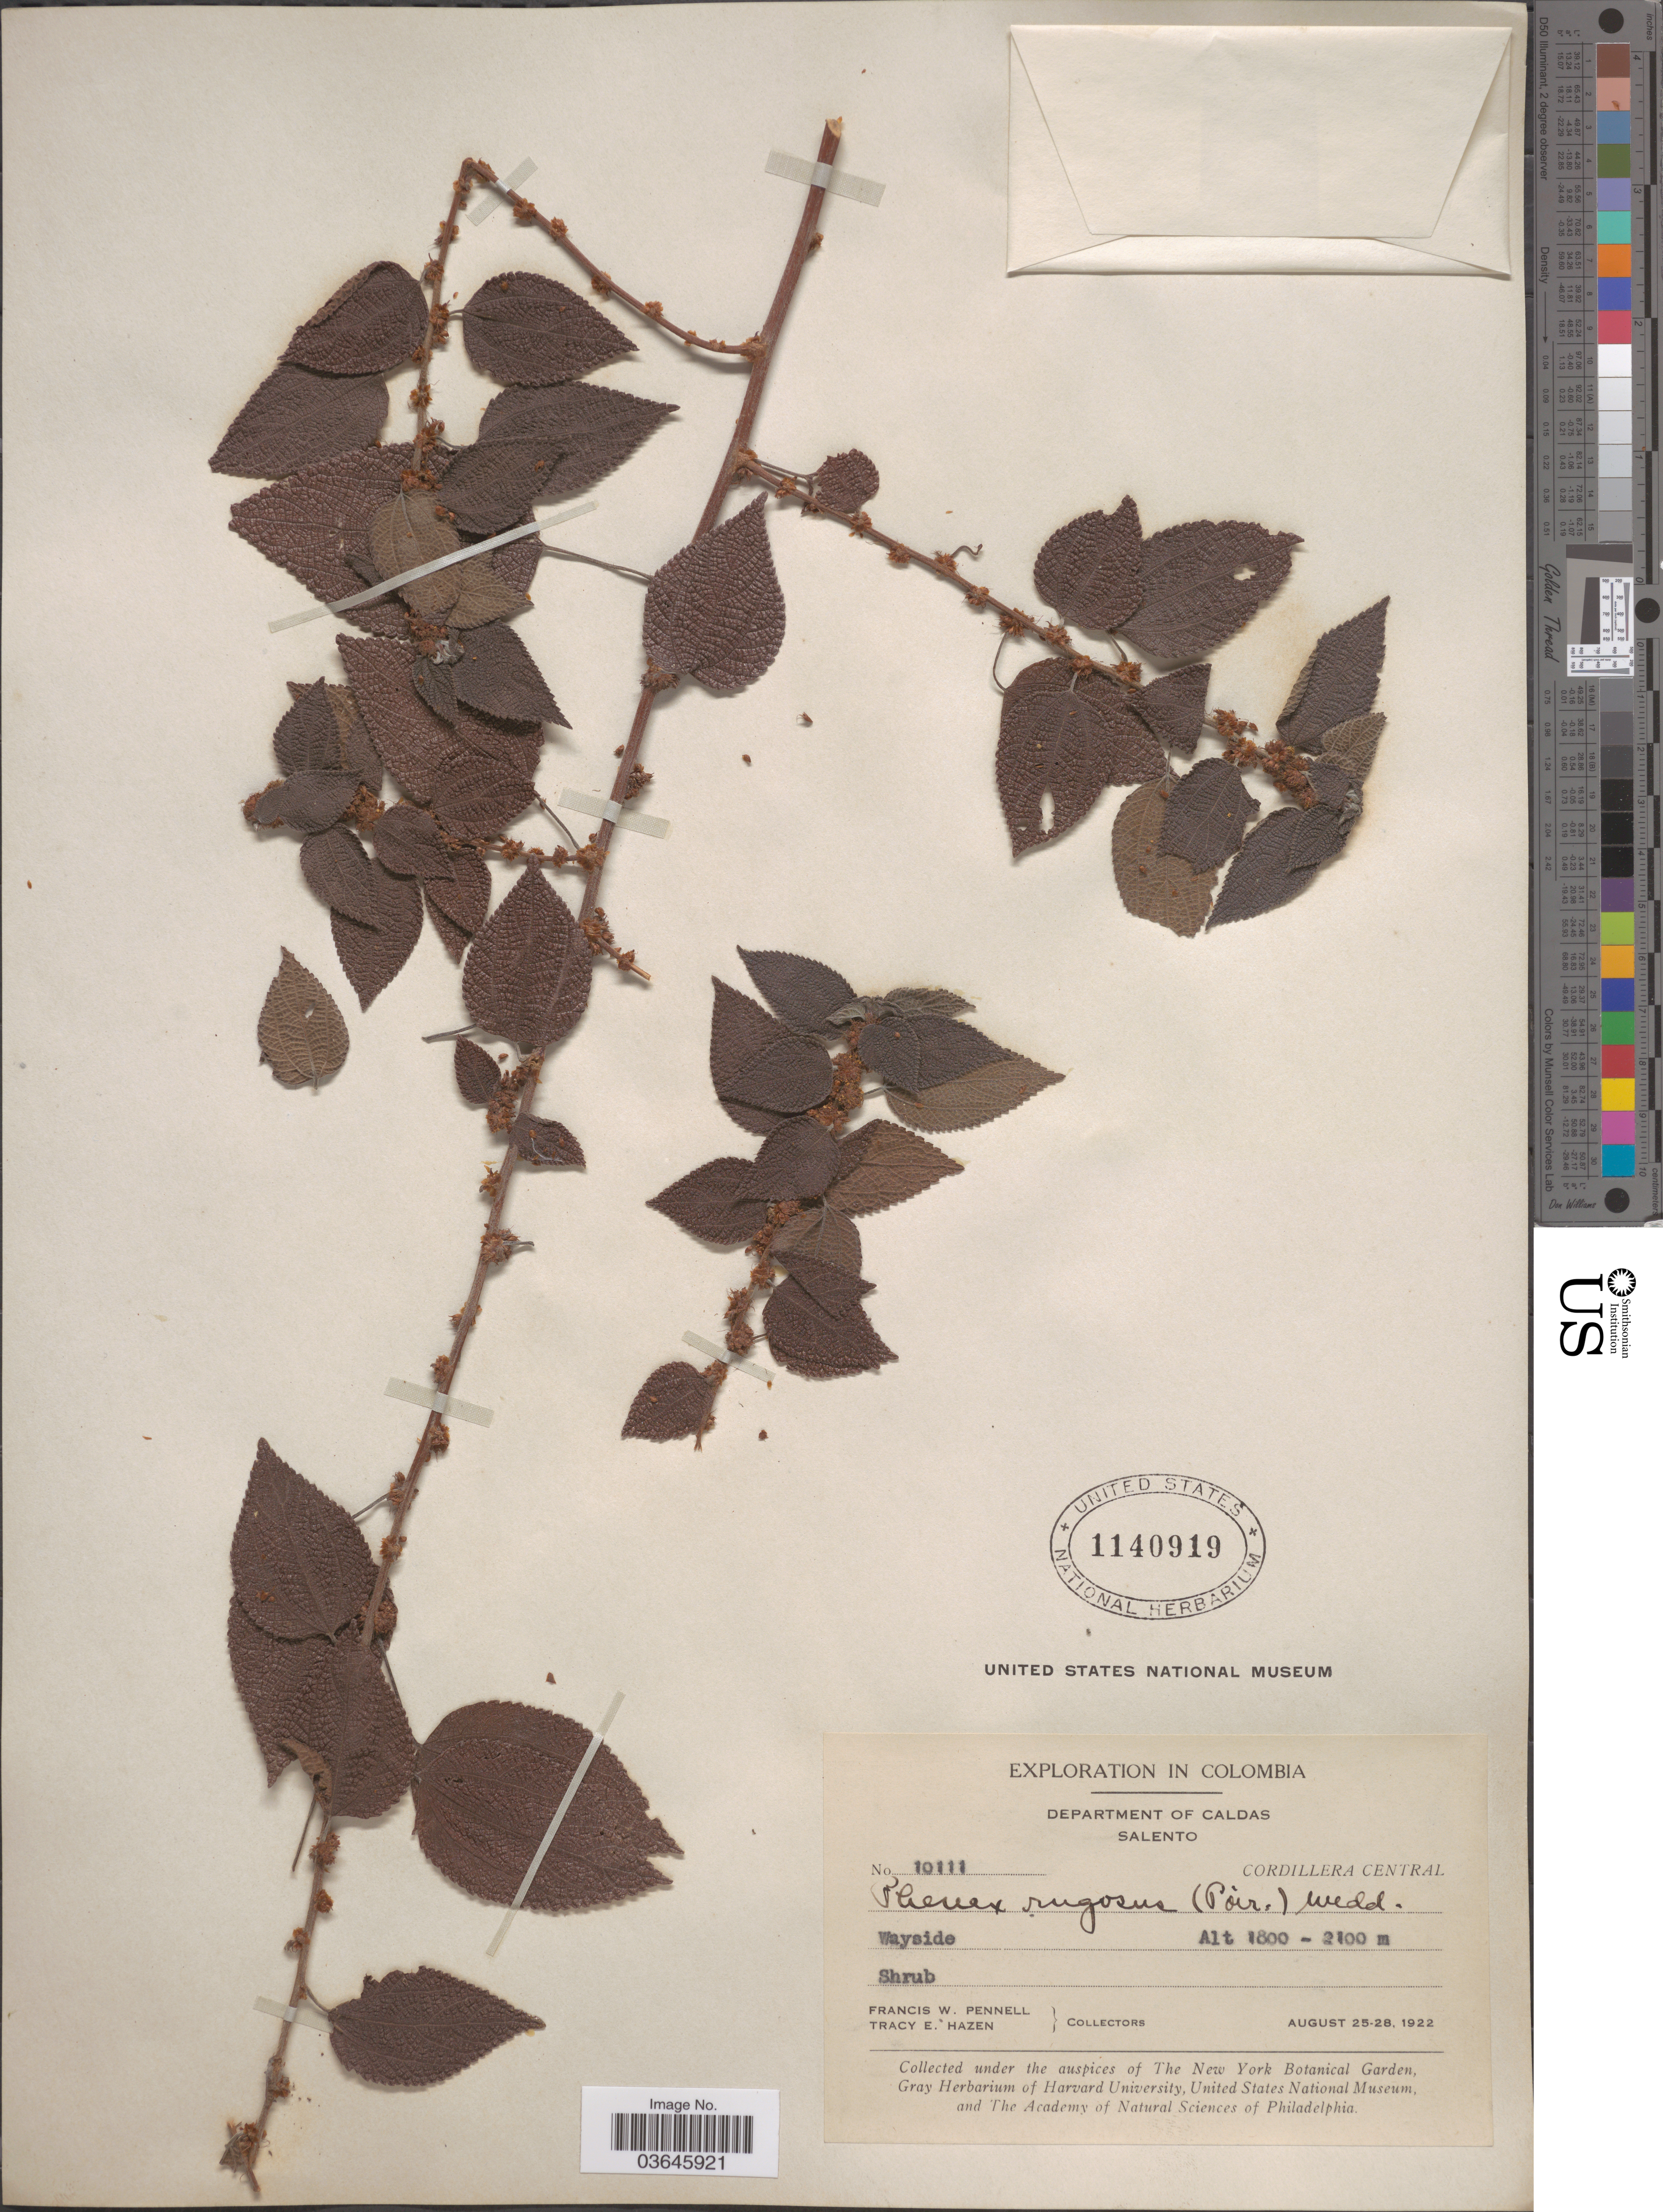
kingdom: Plantae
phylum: Tracheophyta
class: Magnoliopsida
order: Rosales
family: Urticaceae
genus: Phenax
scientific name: Phenax rugosus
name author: (Poir.) Wedd.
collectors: F. W. Pennell & T. E. Hazen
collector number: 10111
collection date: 1922-08-25/1922-08-28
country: Colombia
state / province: Caldas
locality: Department of Caldas. Salento. Cordillera Central.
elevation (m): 1800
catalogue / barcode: US 1140919